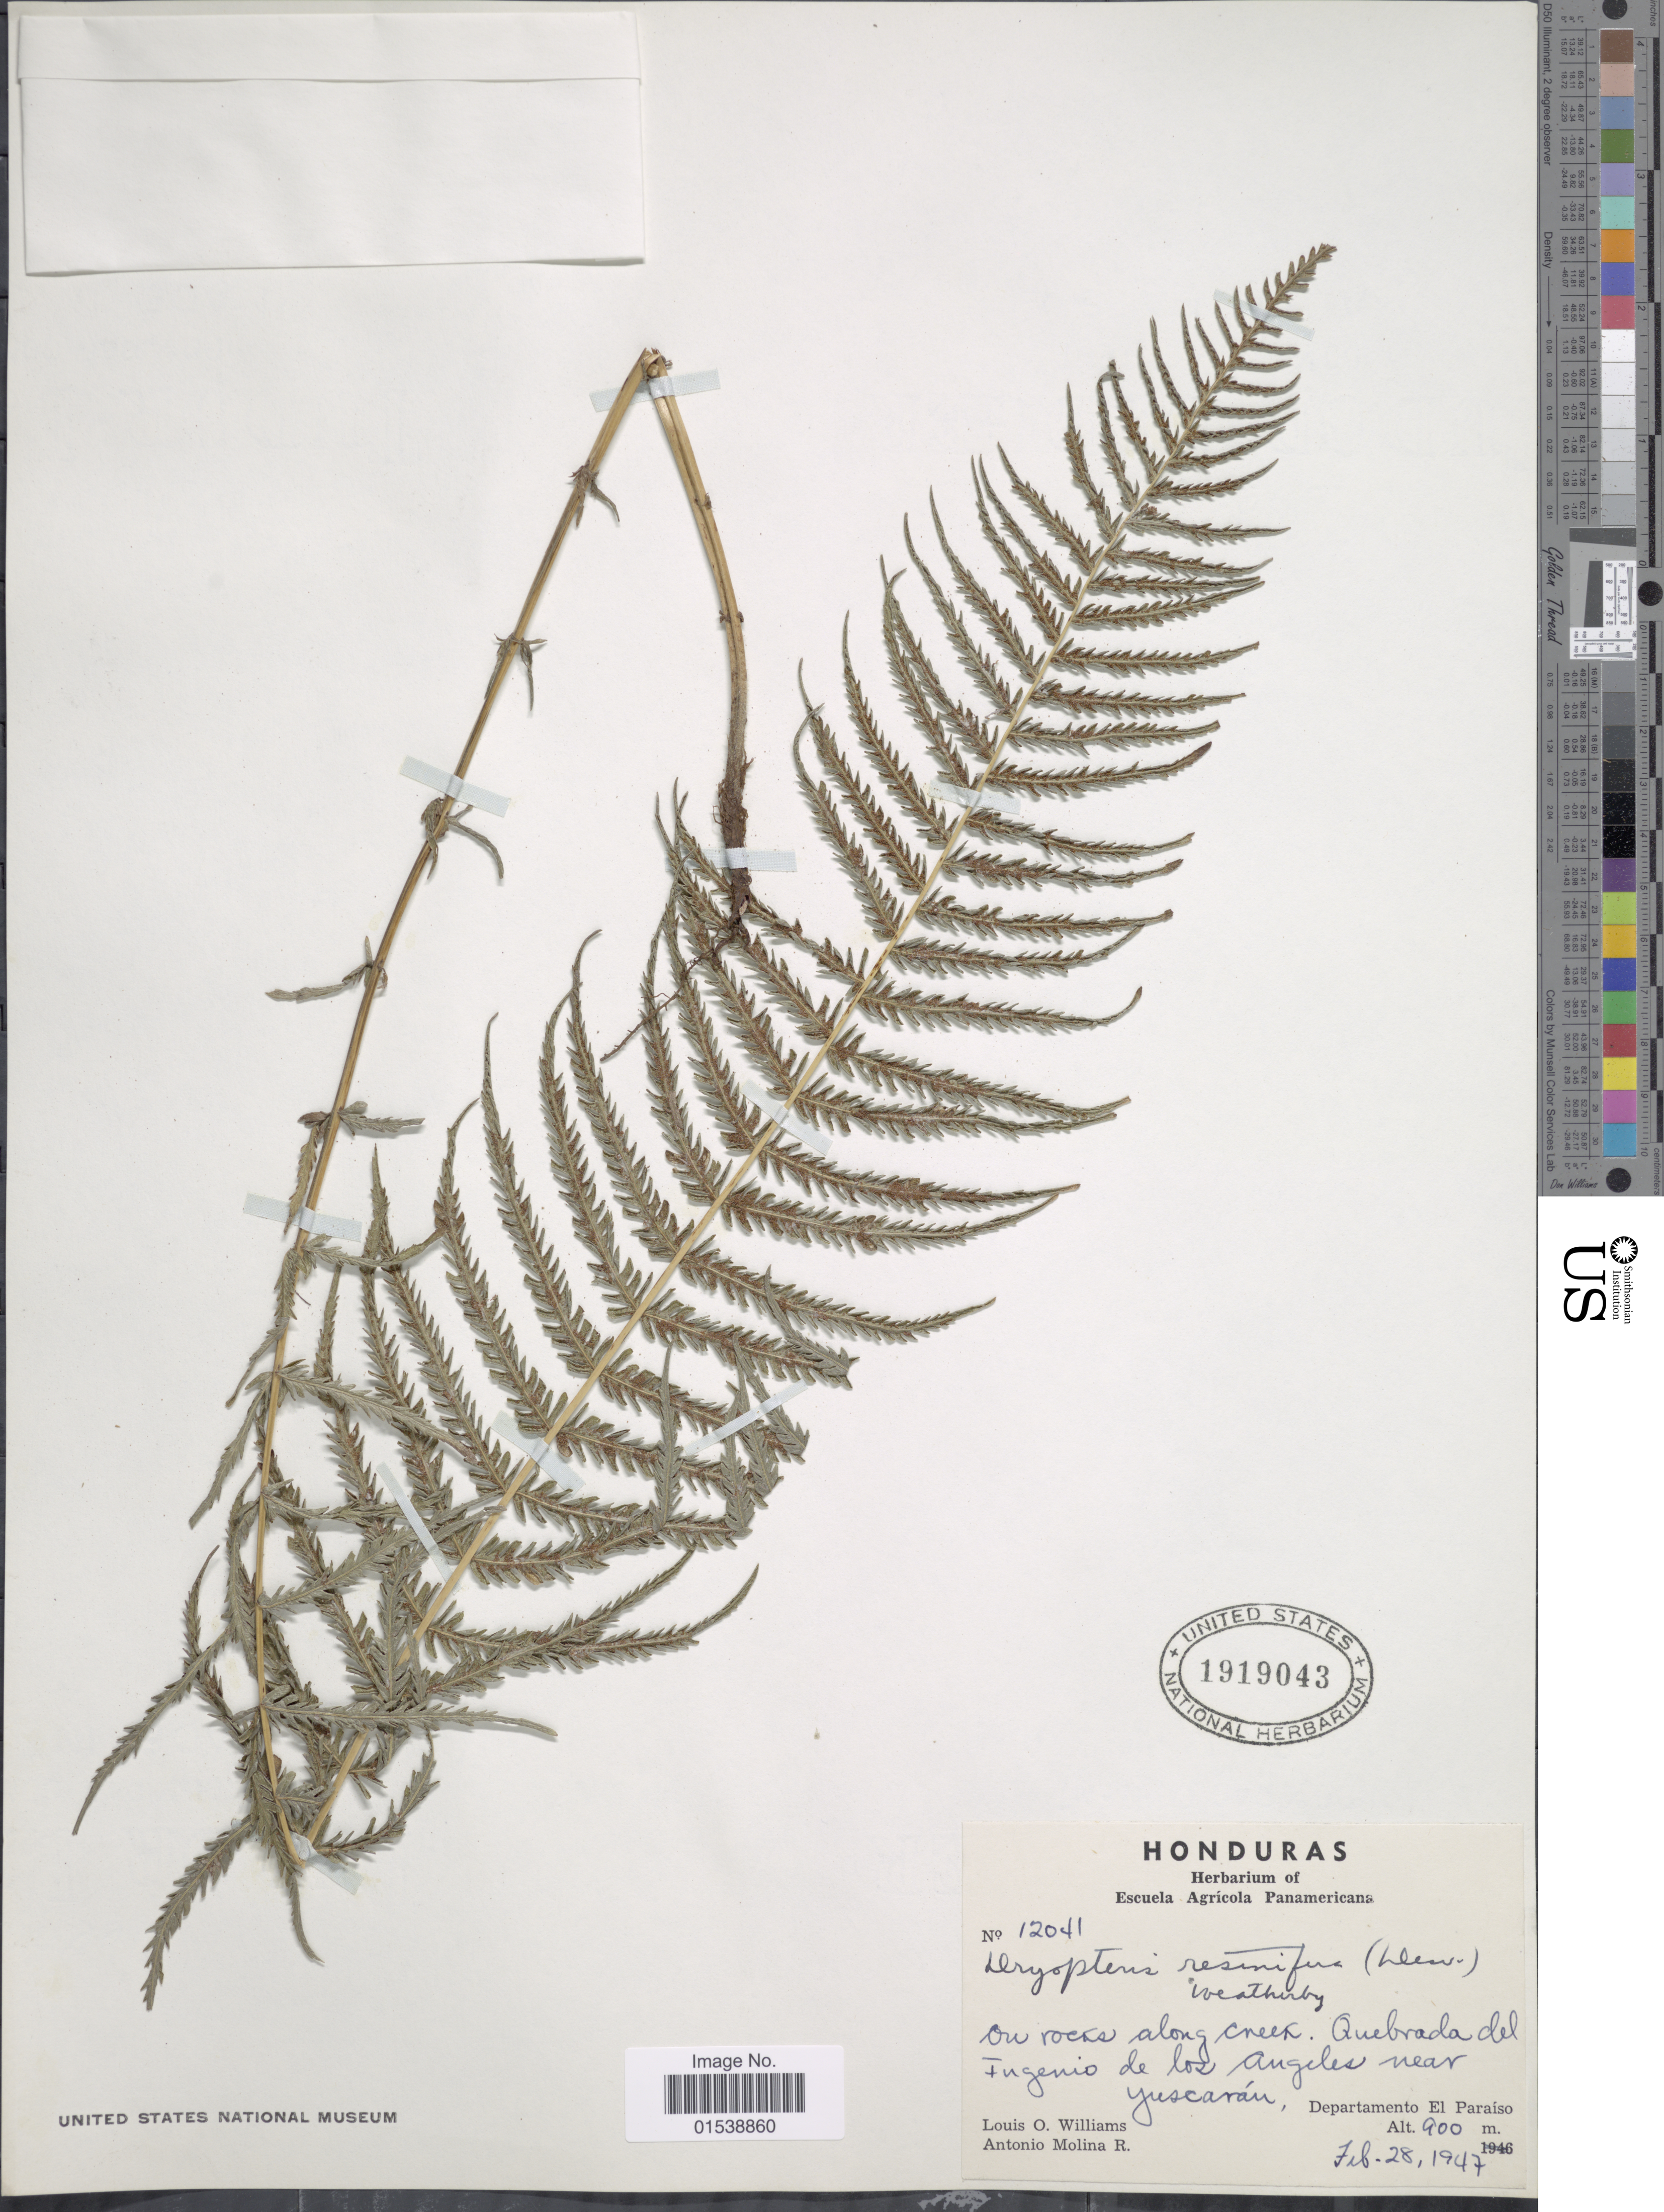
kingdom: Plantae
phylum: Tracheophyta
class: Polypodiopsida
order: Polypodiales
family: Thelypteridaceae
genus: Amauropelta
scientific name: Amauropelta resinifera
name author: (Desv.) Pic. Serm.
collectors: L. O. Williams & A. Molina R.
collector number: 12041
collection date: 1947-02-28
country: Honduras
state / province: El Paraíso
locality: On rocks along creek, Quebrada del Ingenio de Los Angeles near Yuscaran, Departamento El Paraiso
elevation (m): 900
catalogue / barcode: US 1919043